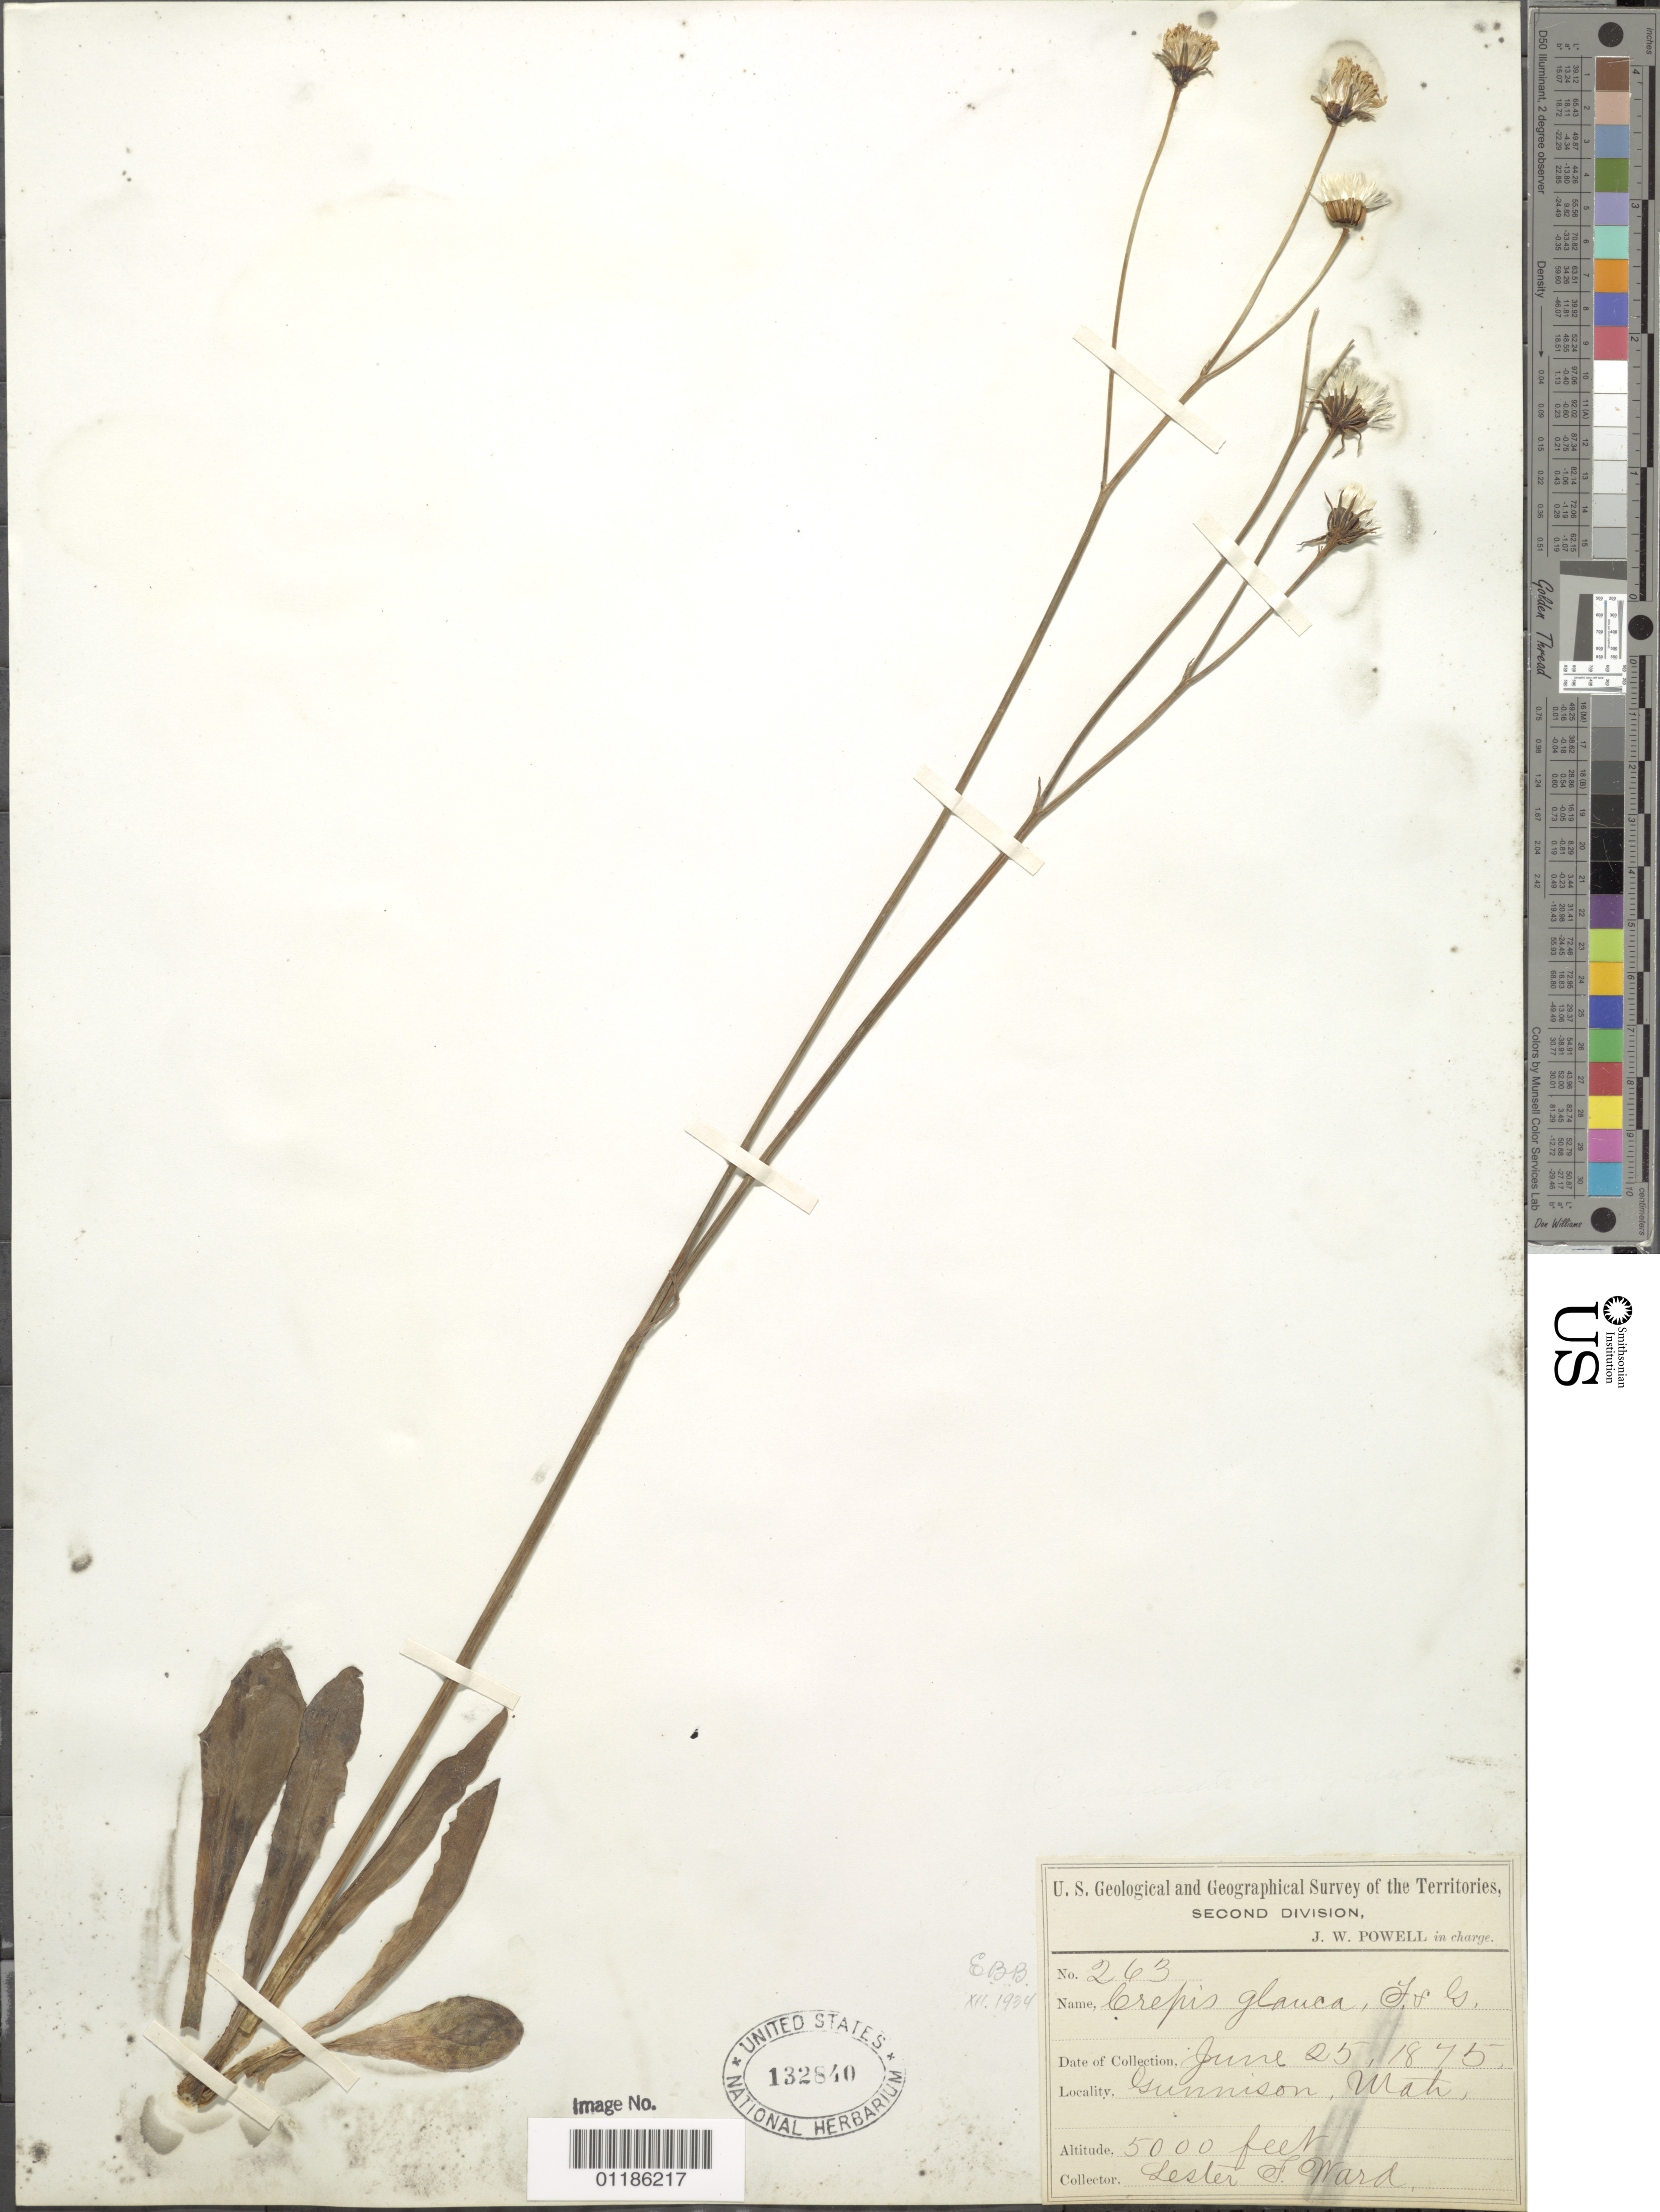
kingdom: Plantae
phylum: Tracheophyta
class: Magnoliopsida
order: Asterales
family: Asteraceae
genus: Askellia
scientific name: Askellia flexuosa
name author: (Ledeb.) W.A. Weber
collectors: L. F. Ward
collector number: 263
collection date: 1875-06-25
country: United States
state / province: Utah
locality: Gunnison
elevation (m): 1524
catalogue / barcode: US 132840